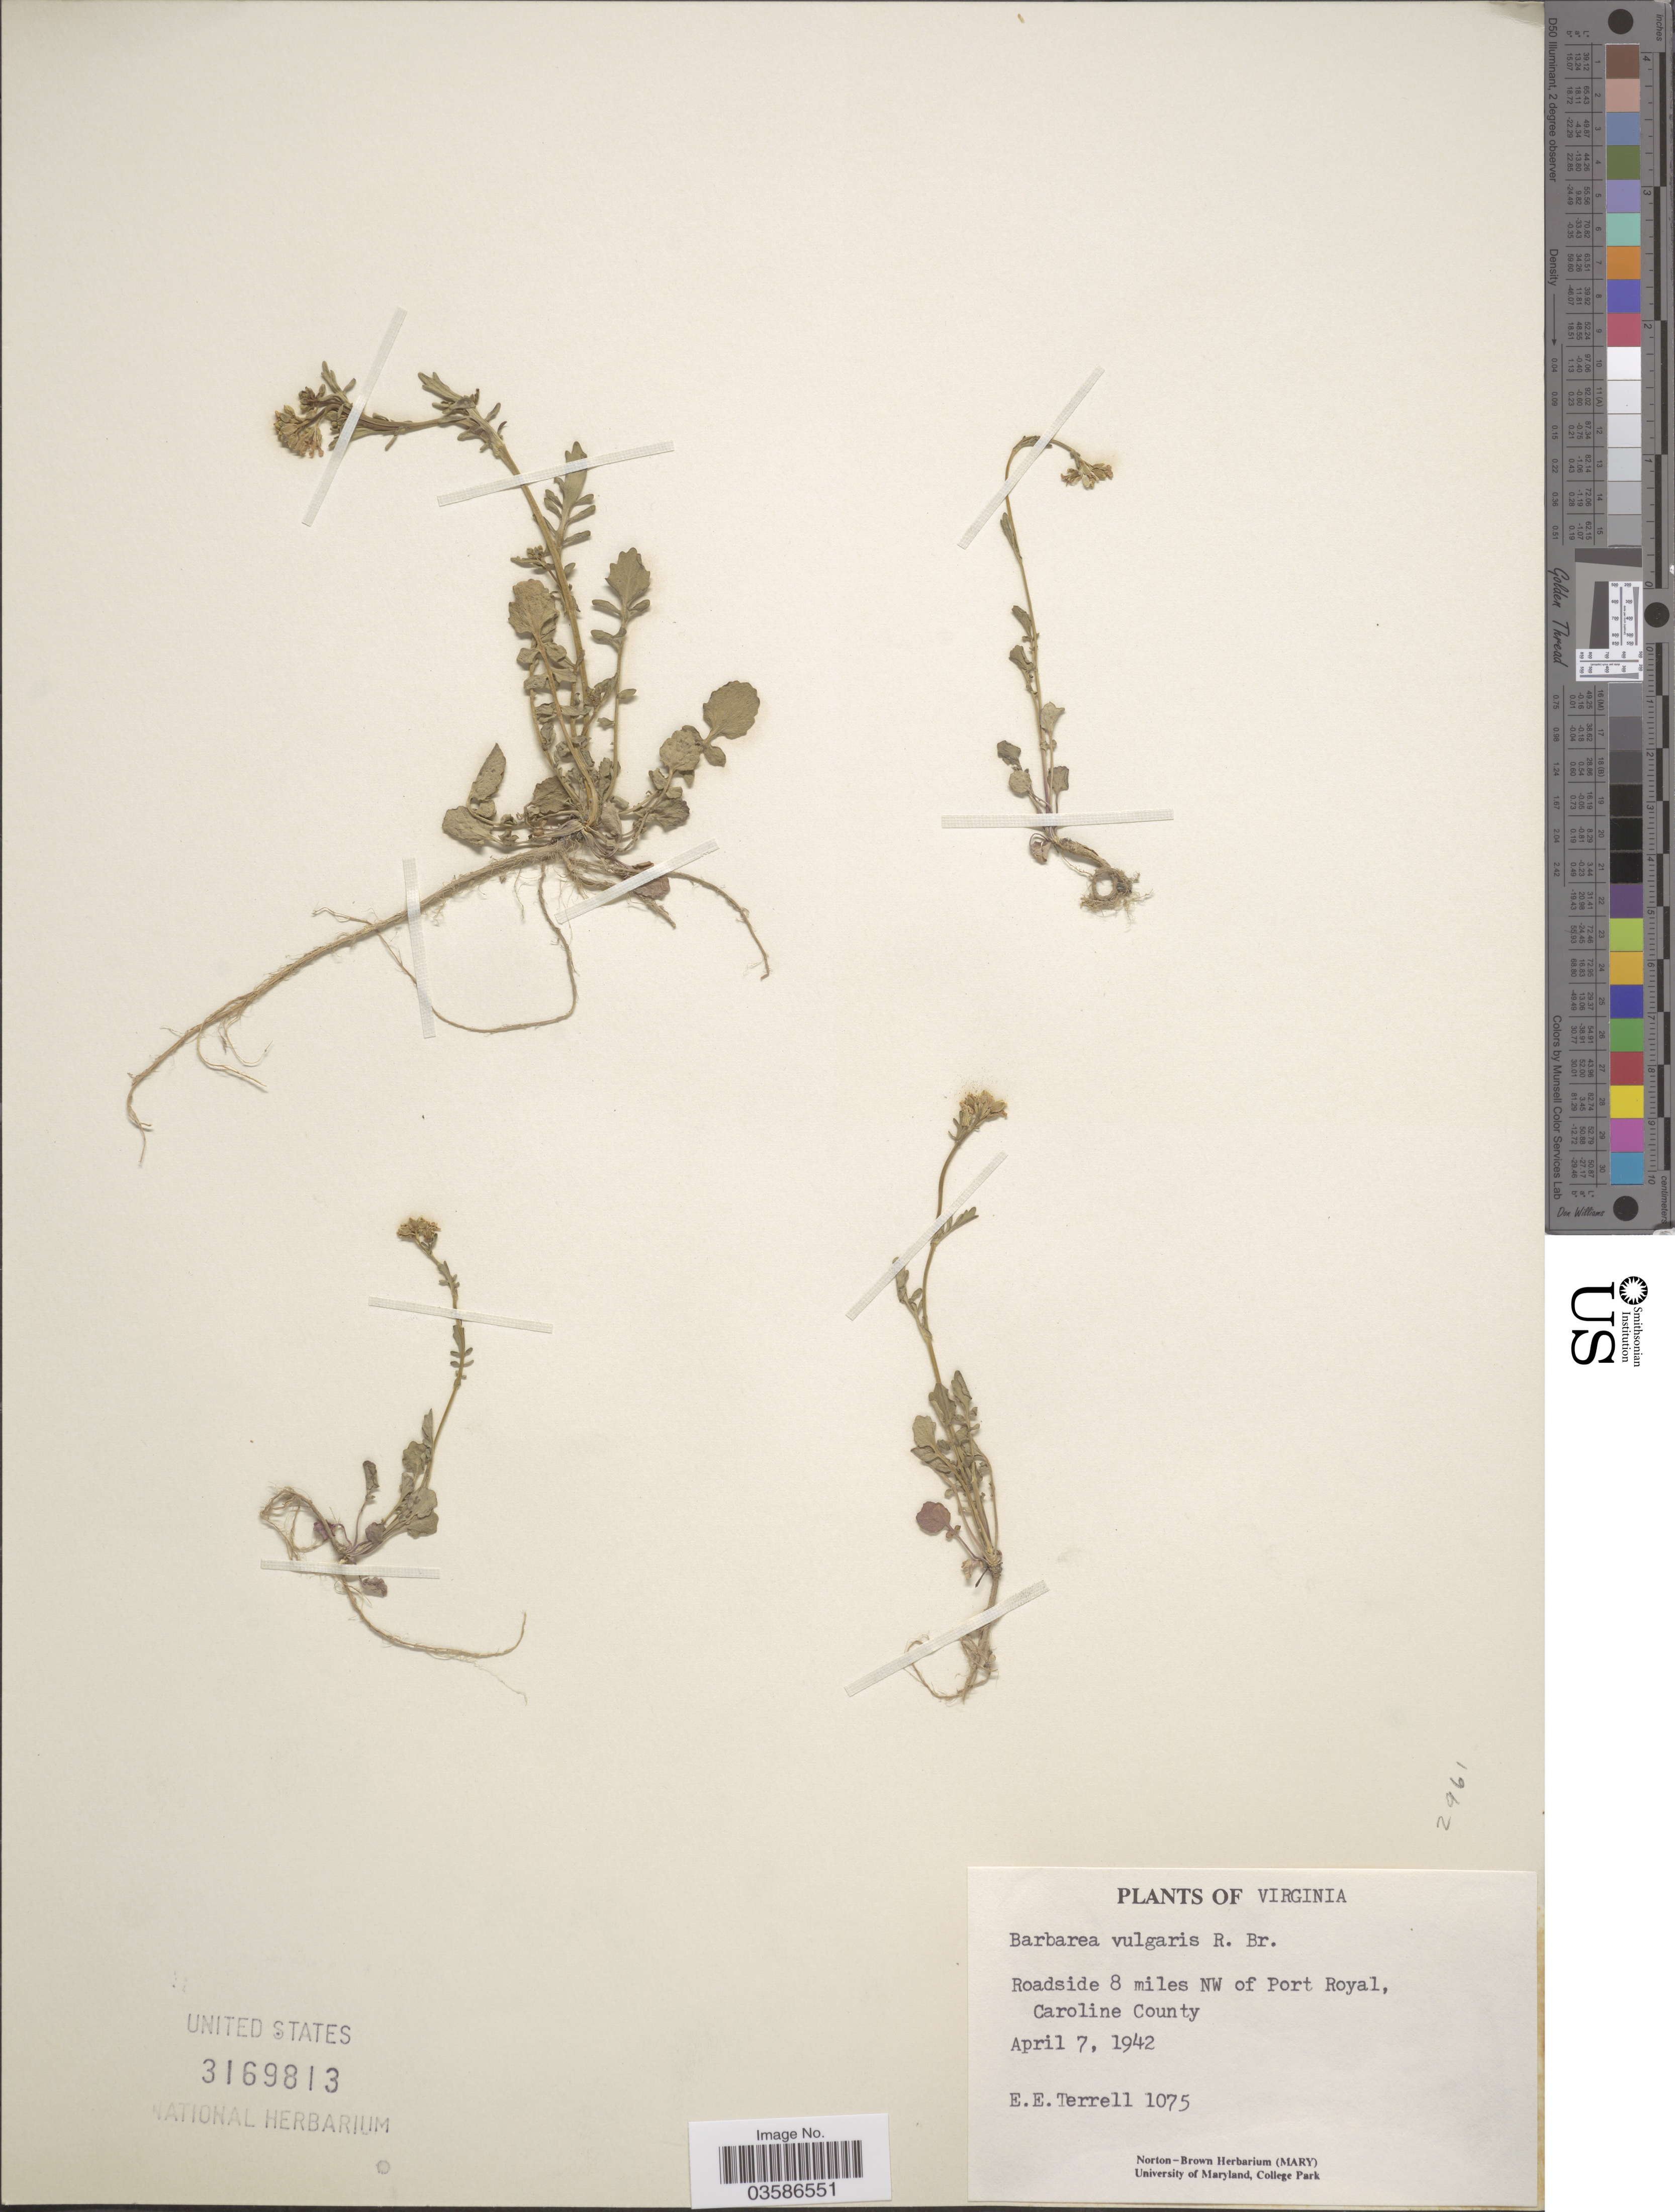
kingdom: Plantae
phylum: Tracheophyta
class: Magnoliopsida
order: Brassicales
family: Brassicaceae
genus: Barbarea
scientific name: Barbarea vulgaris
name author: W.T. Aiton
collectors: E. E. Terrell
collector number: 1075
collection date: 1942-04-07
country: United States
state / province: Virginia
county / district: Caroline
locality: Roadside 8 miles NW of Port Royal, Caroline County.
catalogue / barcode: US 3169813